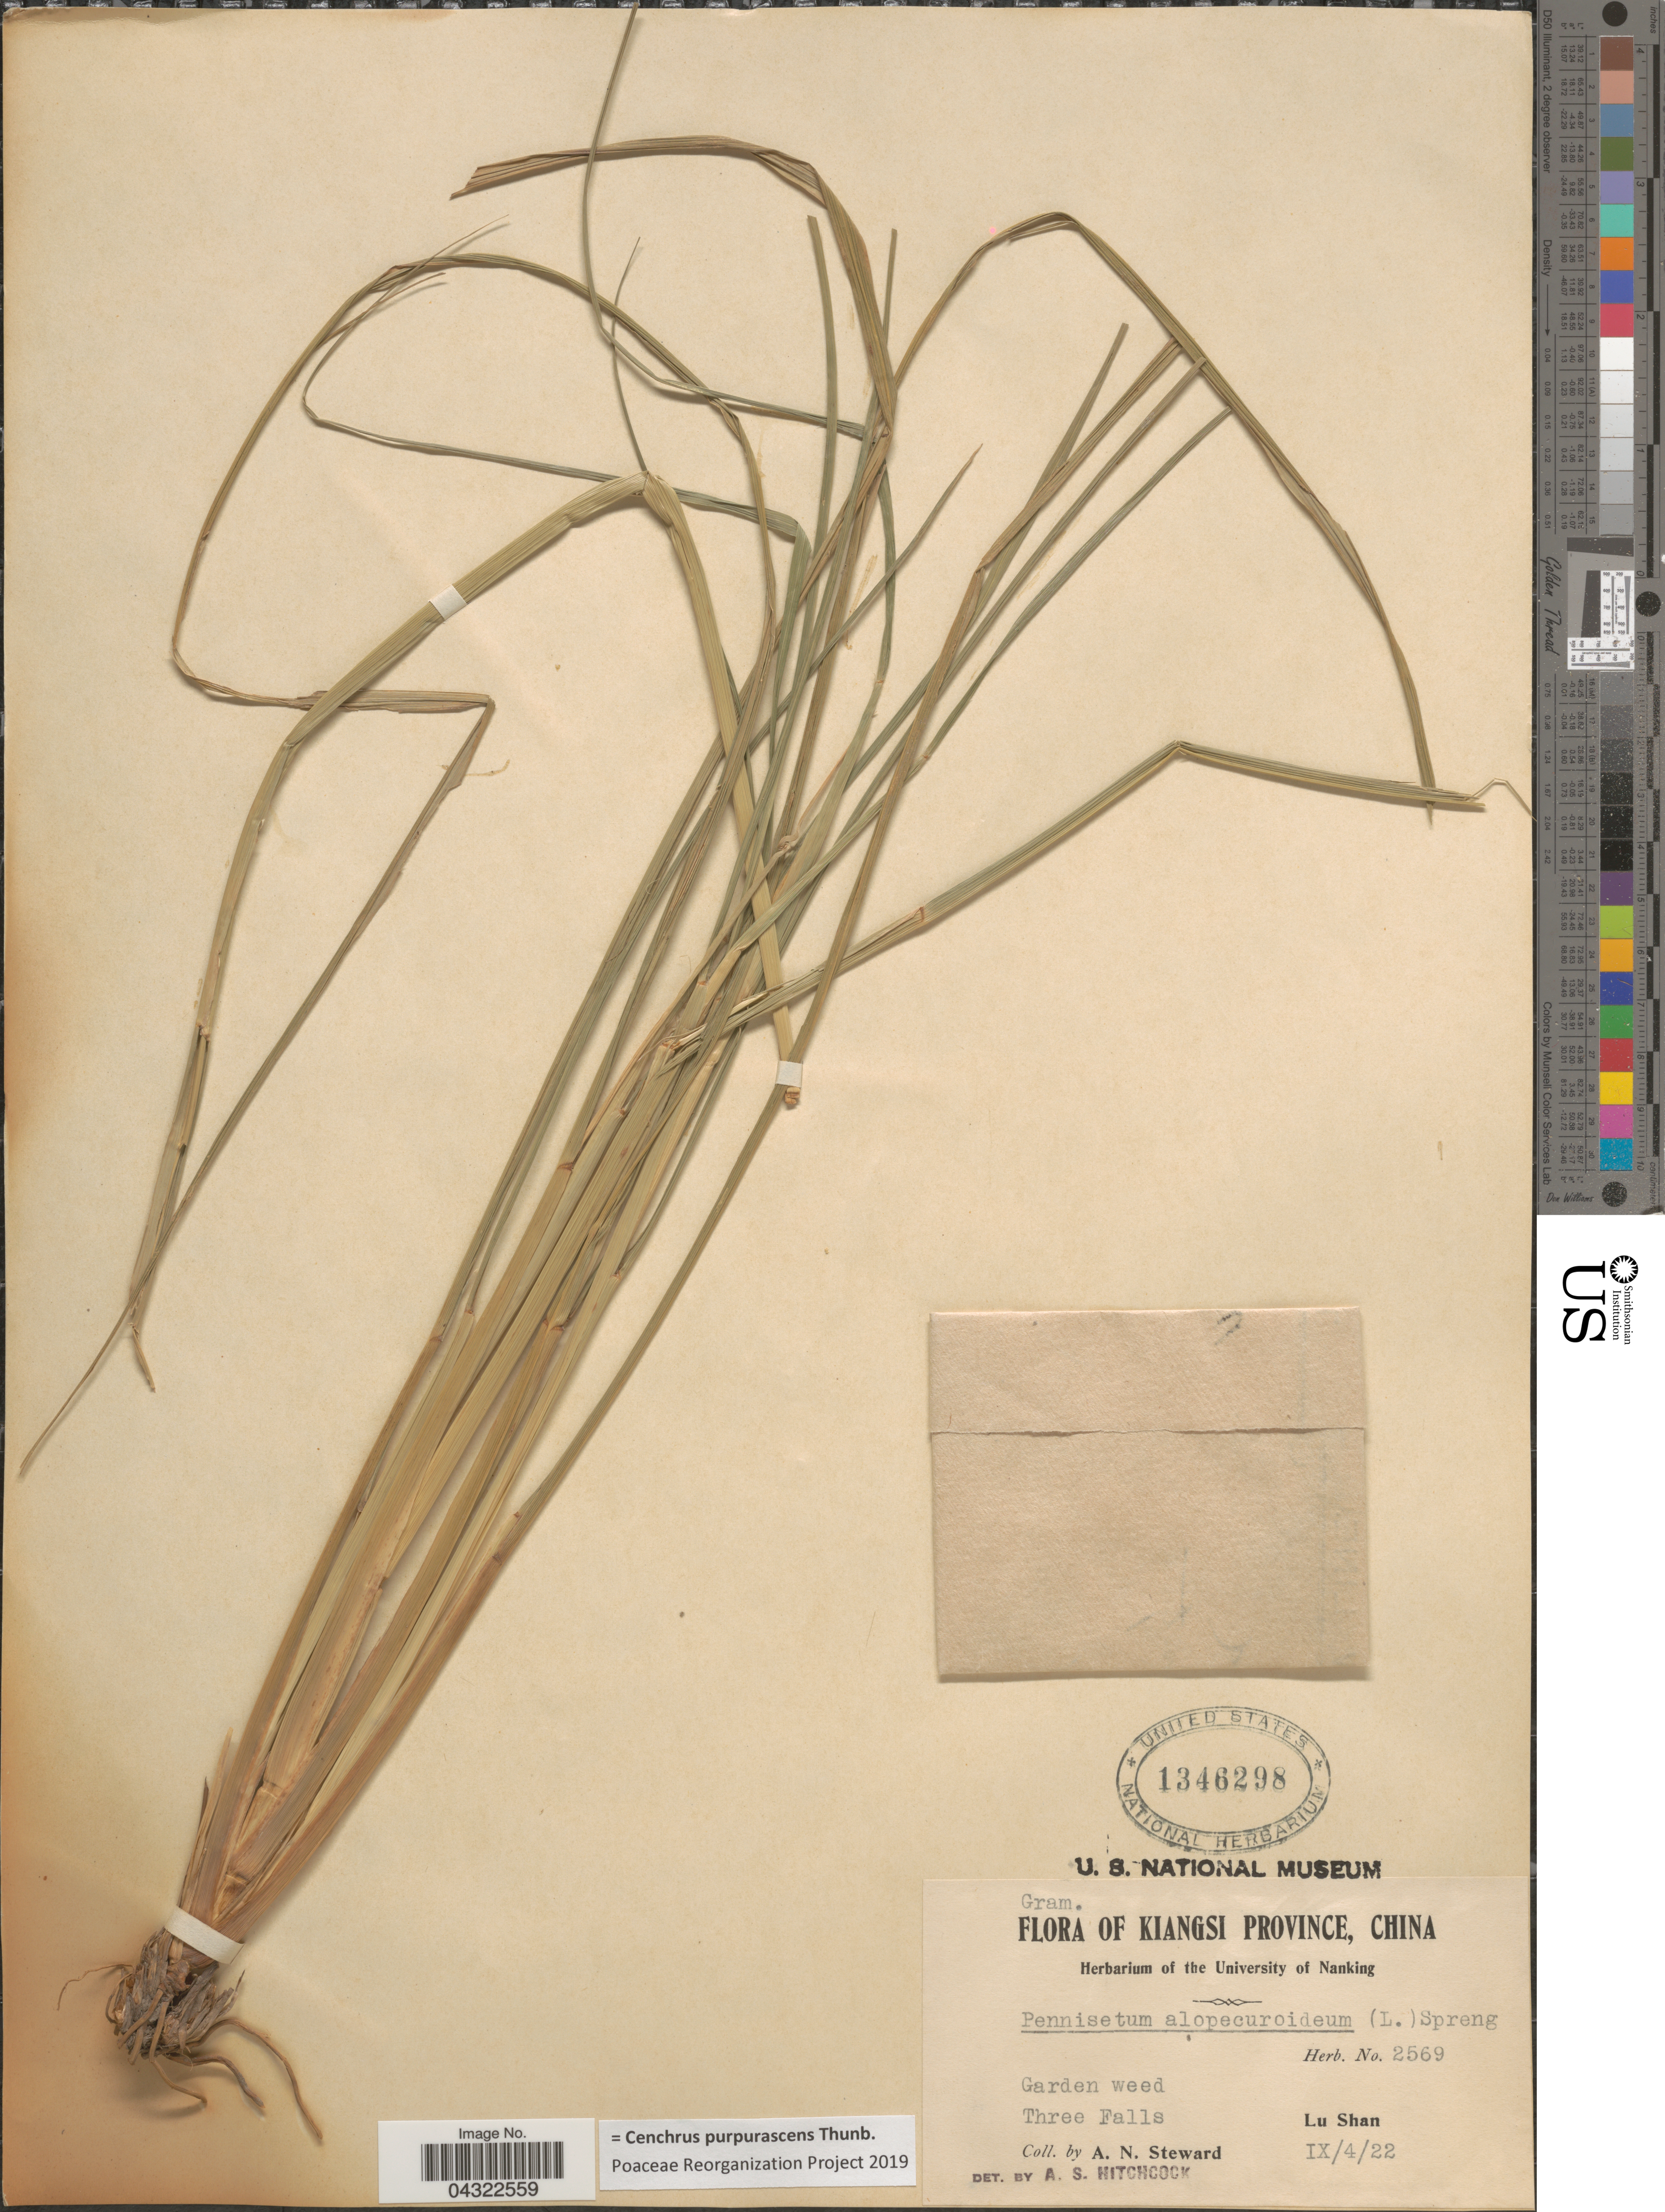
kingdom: Plantae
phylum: Tracheophyta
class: Liliopsida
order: Poales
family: Poaceae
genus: Cenchrus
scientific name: Cenchrus purpurascens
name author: Thunb.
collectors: A. N. Steward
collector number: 2569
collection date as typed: Transcribed d/m/y: 4/9/22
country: China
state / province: Jiangxi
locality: Kiangsi Province. Three Falls. Lu Shan.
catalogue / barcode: US 1346298